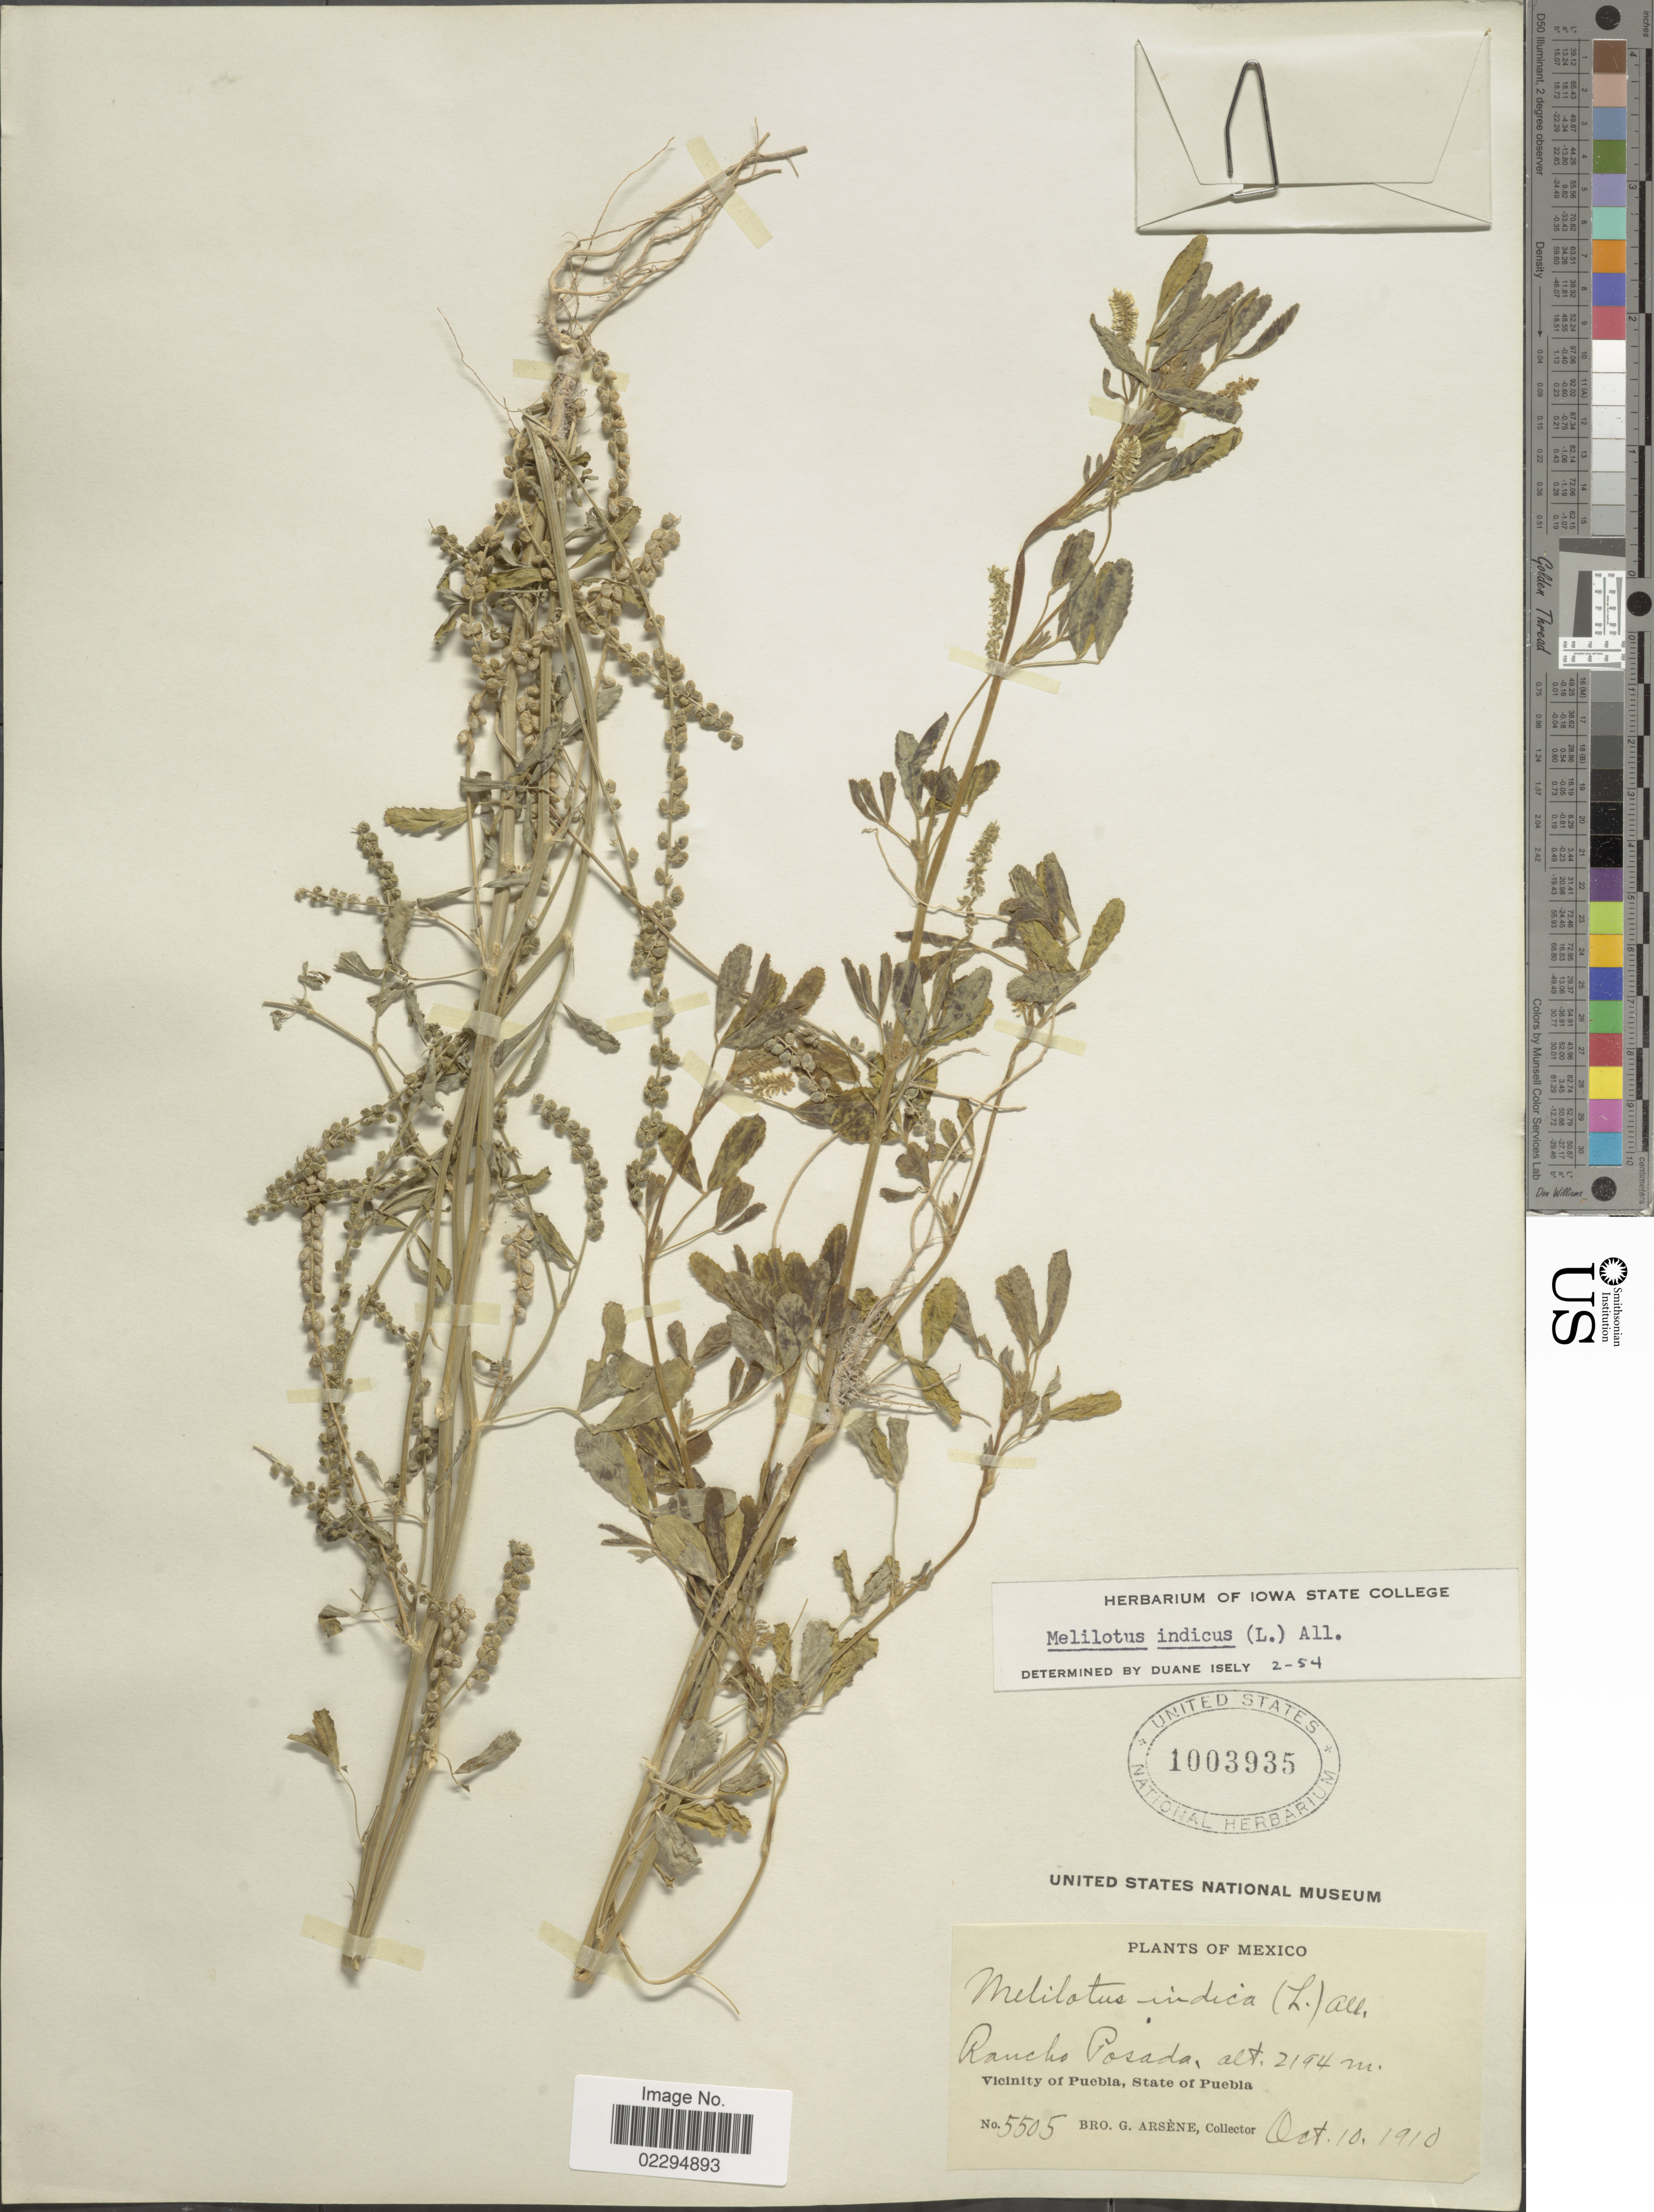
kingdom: Plantae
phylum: Tracheophyta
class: Magnoliopsida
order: Fabales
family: Fabaceae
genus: Melilotus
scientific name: Melilotus indicus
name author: (L.) All.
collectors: Bro. G. Arsène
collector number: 5505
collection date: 1910-10-10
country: Mexico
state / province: Puebla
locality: Rancho Posada, Vicinity of Puebla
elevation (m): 2194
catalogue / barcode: US 1003935